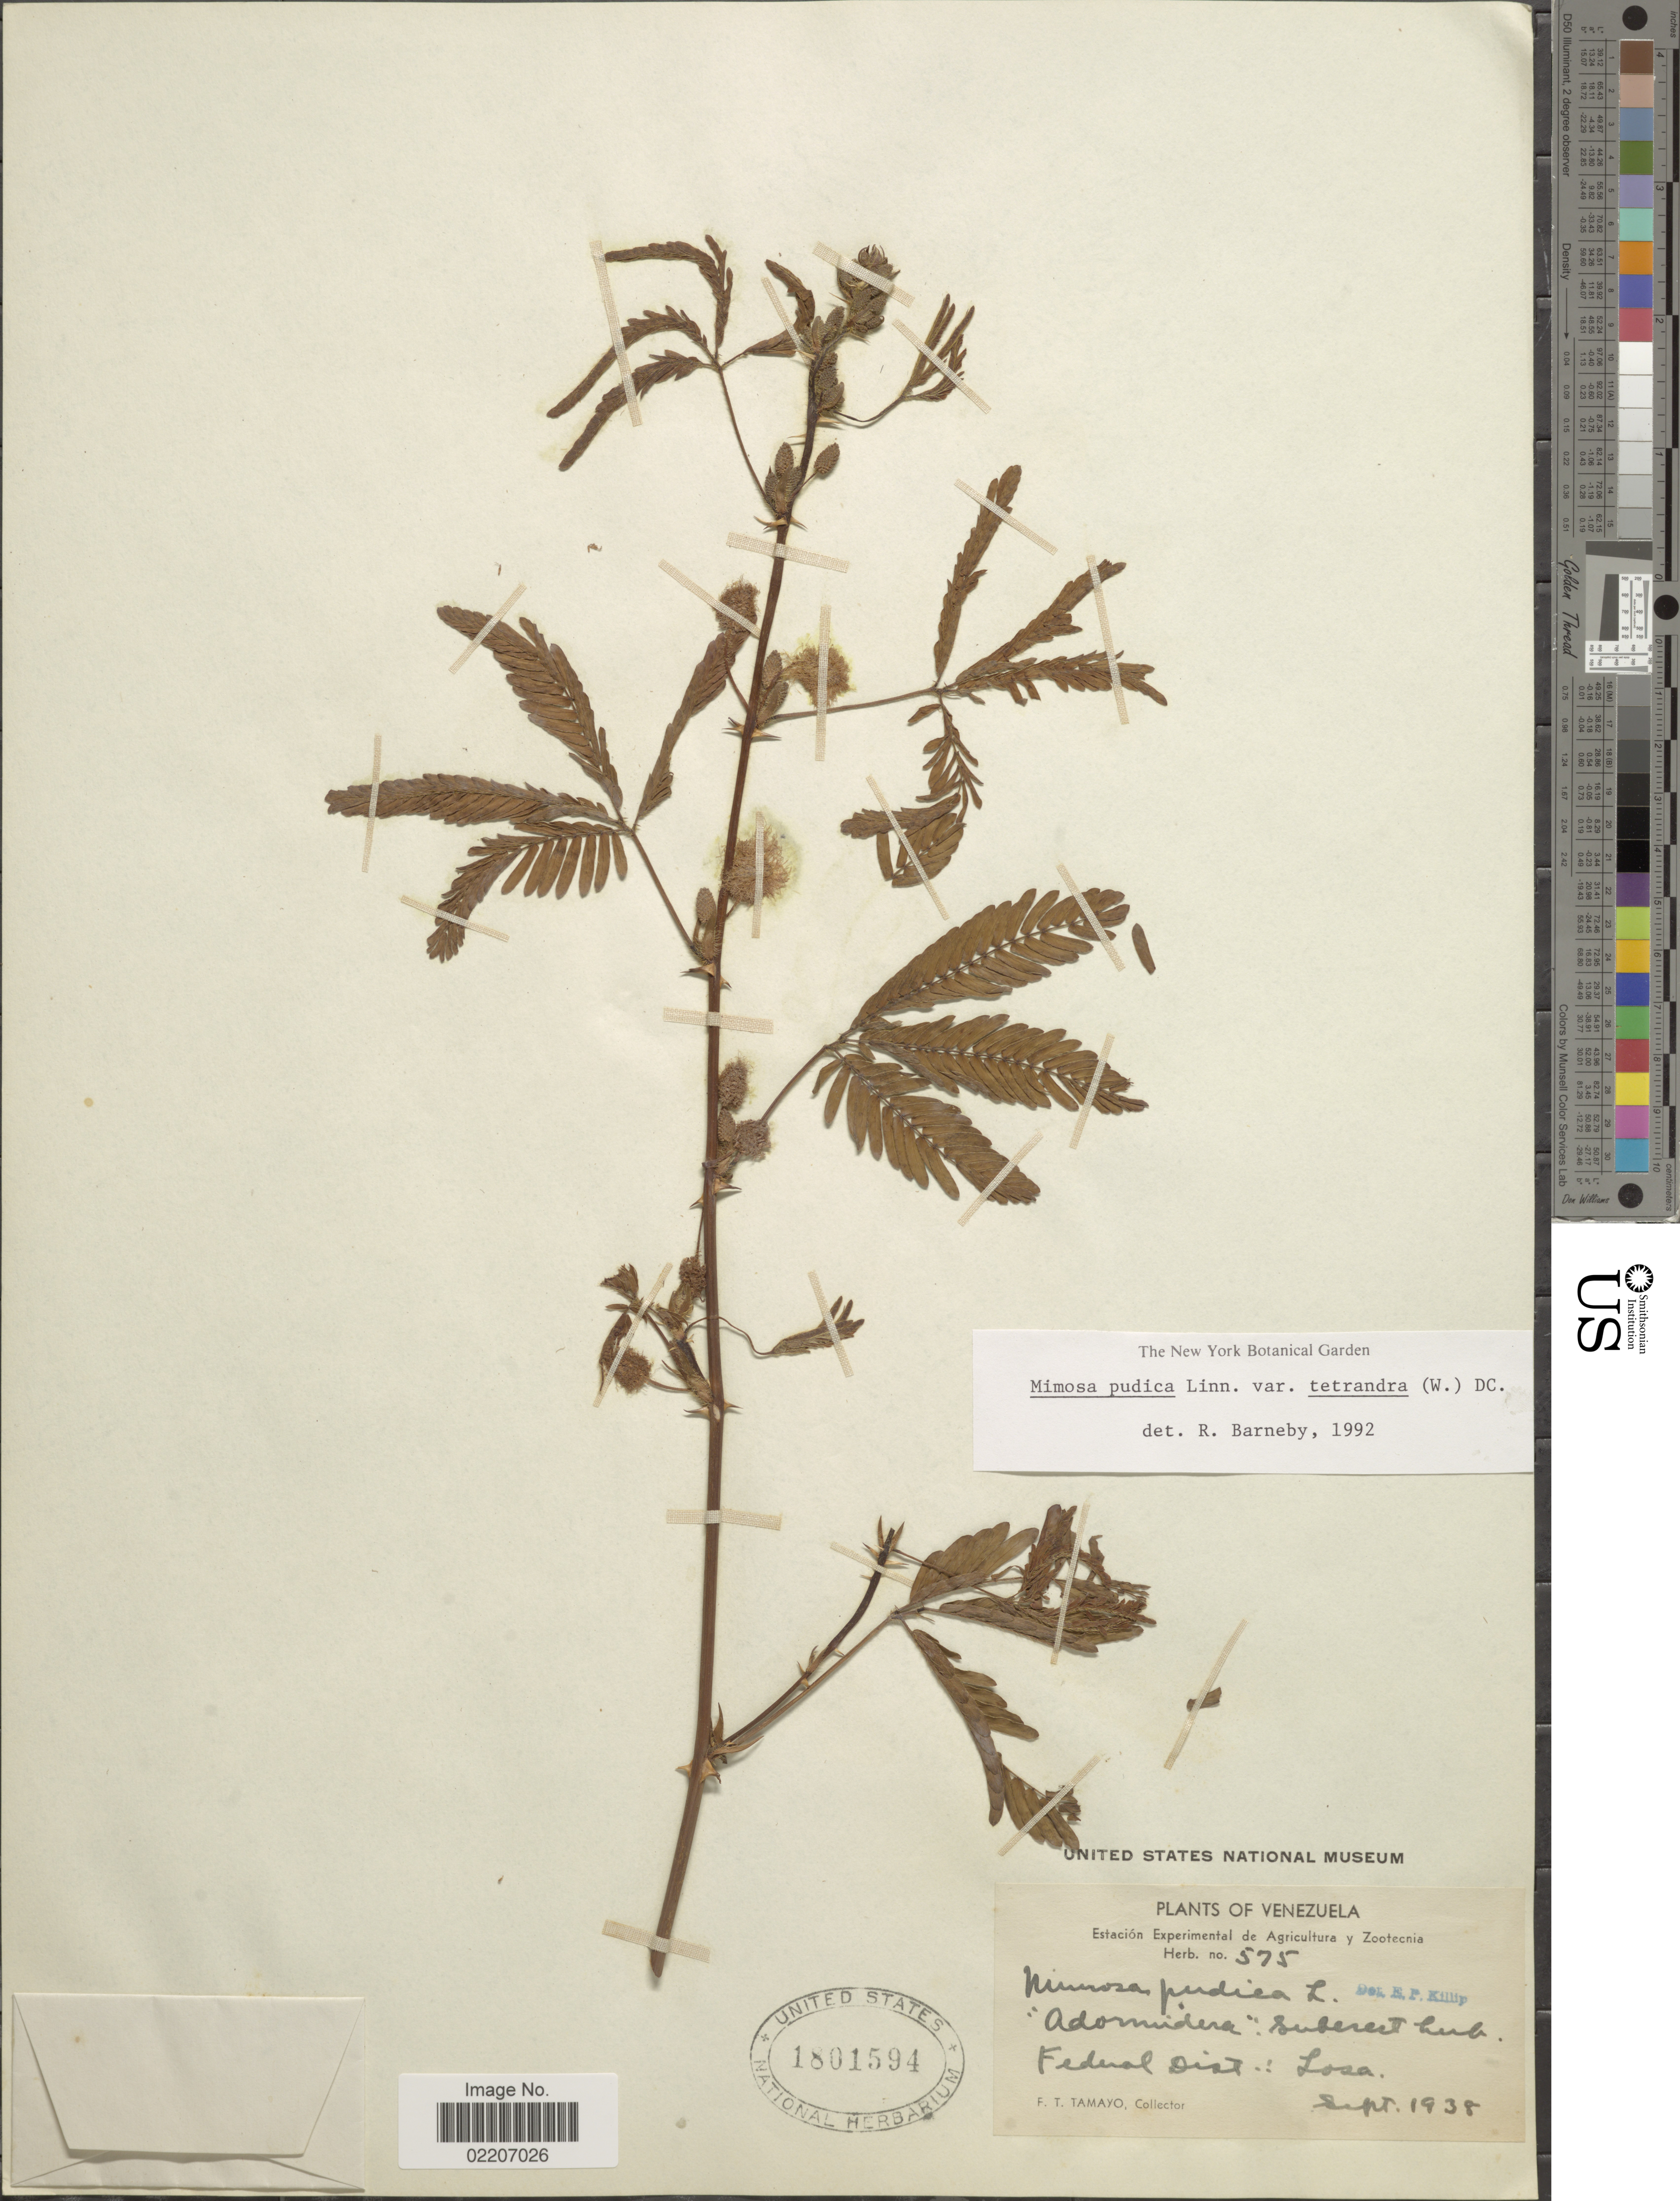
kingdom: Plantae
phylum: Tracheophyta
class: Magnoliopsida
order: Fabales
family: Fabaceae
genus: Mimosa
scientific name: Mimosa pudica var. tetrandra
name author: L.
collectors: F. Tamayo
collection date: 1938-09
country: Venezuela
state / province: Distrito Federal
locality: Federal District, Losa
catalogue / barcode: US 1801594